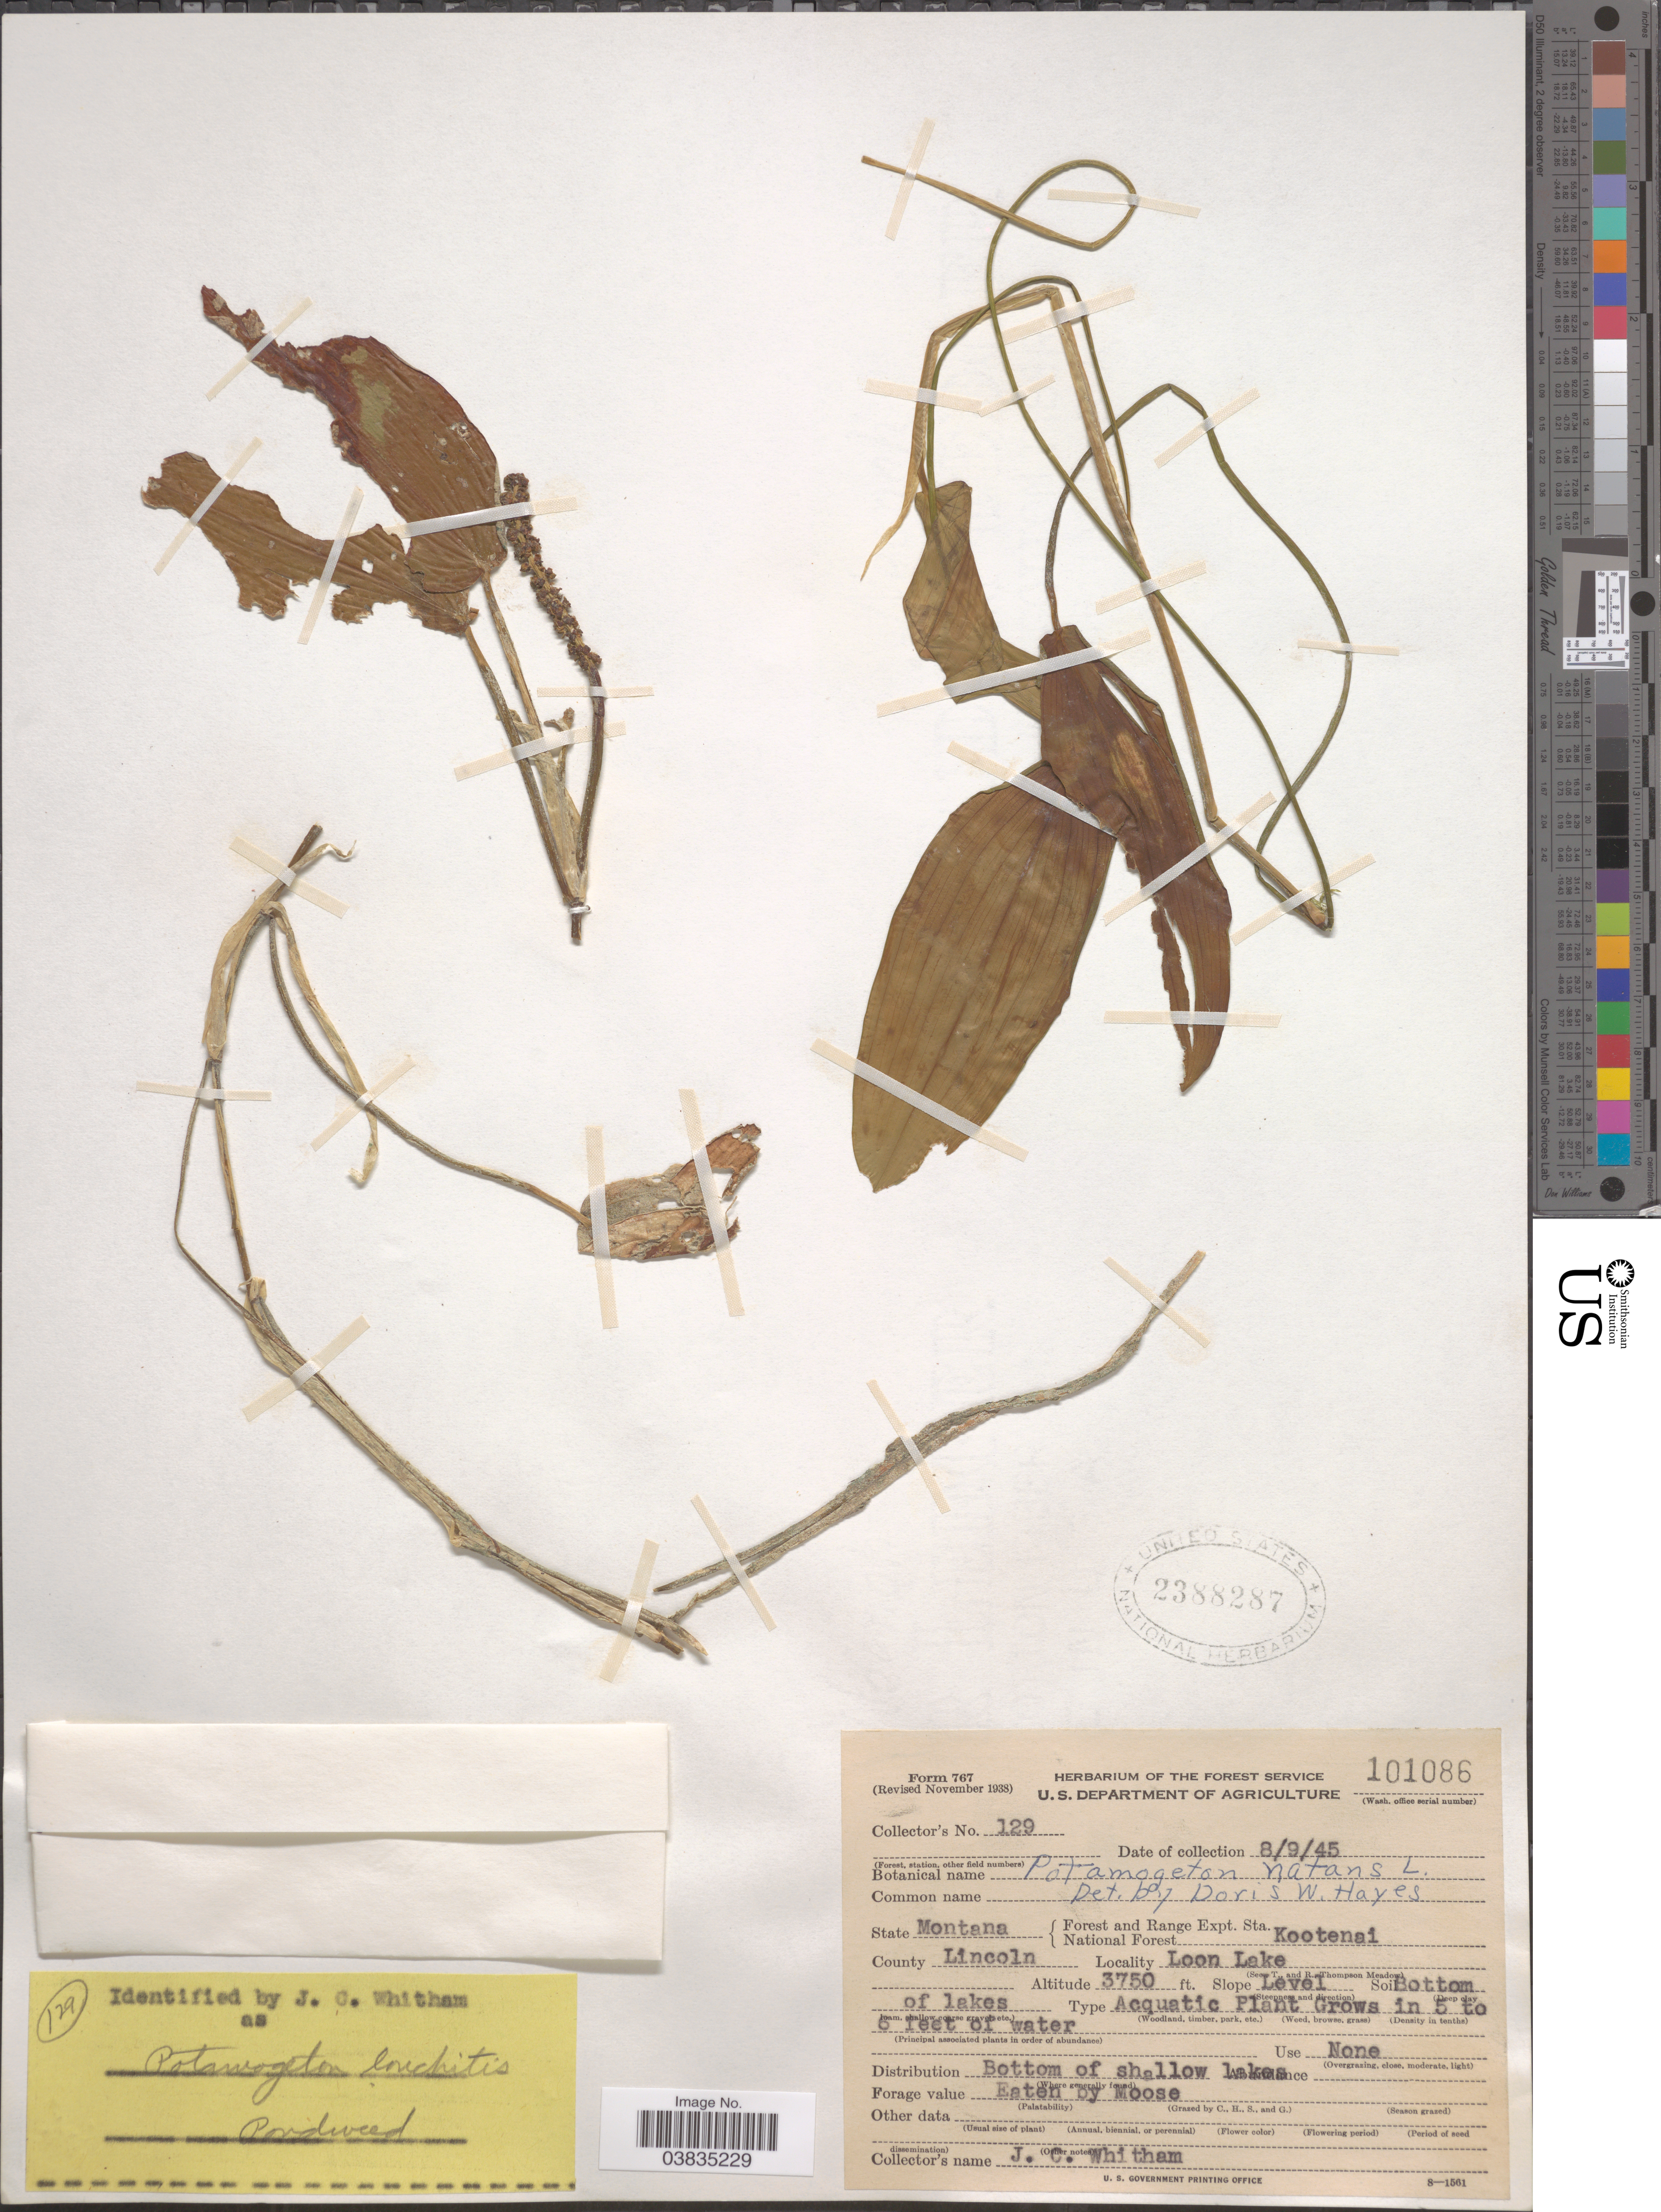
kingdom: Plantae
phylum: Tracheophyta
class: Liliopsida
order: Alismatales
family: Potamogetonaceae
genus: Potamogeton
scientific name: Potamogeton natans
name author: L.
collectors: J. Whitham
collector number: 129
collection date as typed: Transcribed d/m/y: 9/8/45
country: United States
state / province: Montana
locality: Forest and Range Expt. Sta. National Forest Kootenai. County Lincoln. Loon Lake.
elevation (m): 1143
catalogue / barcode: US 2388287